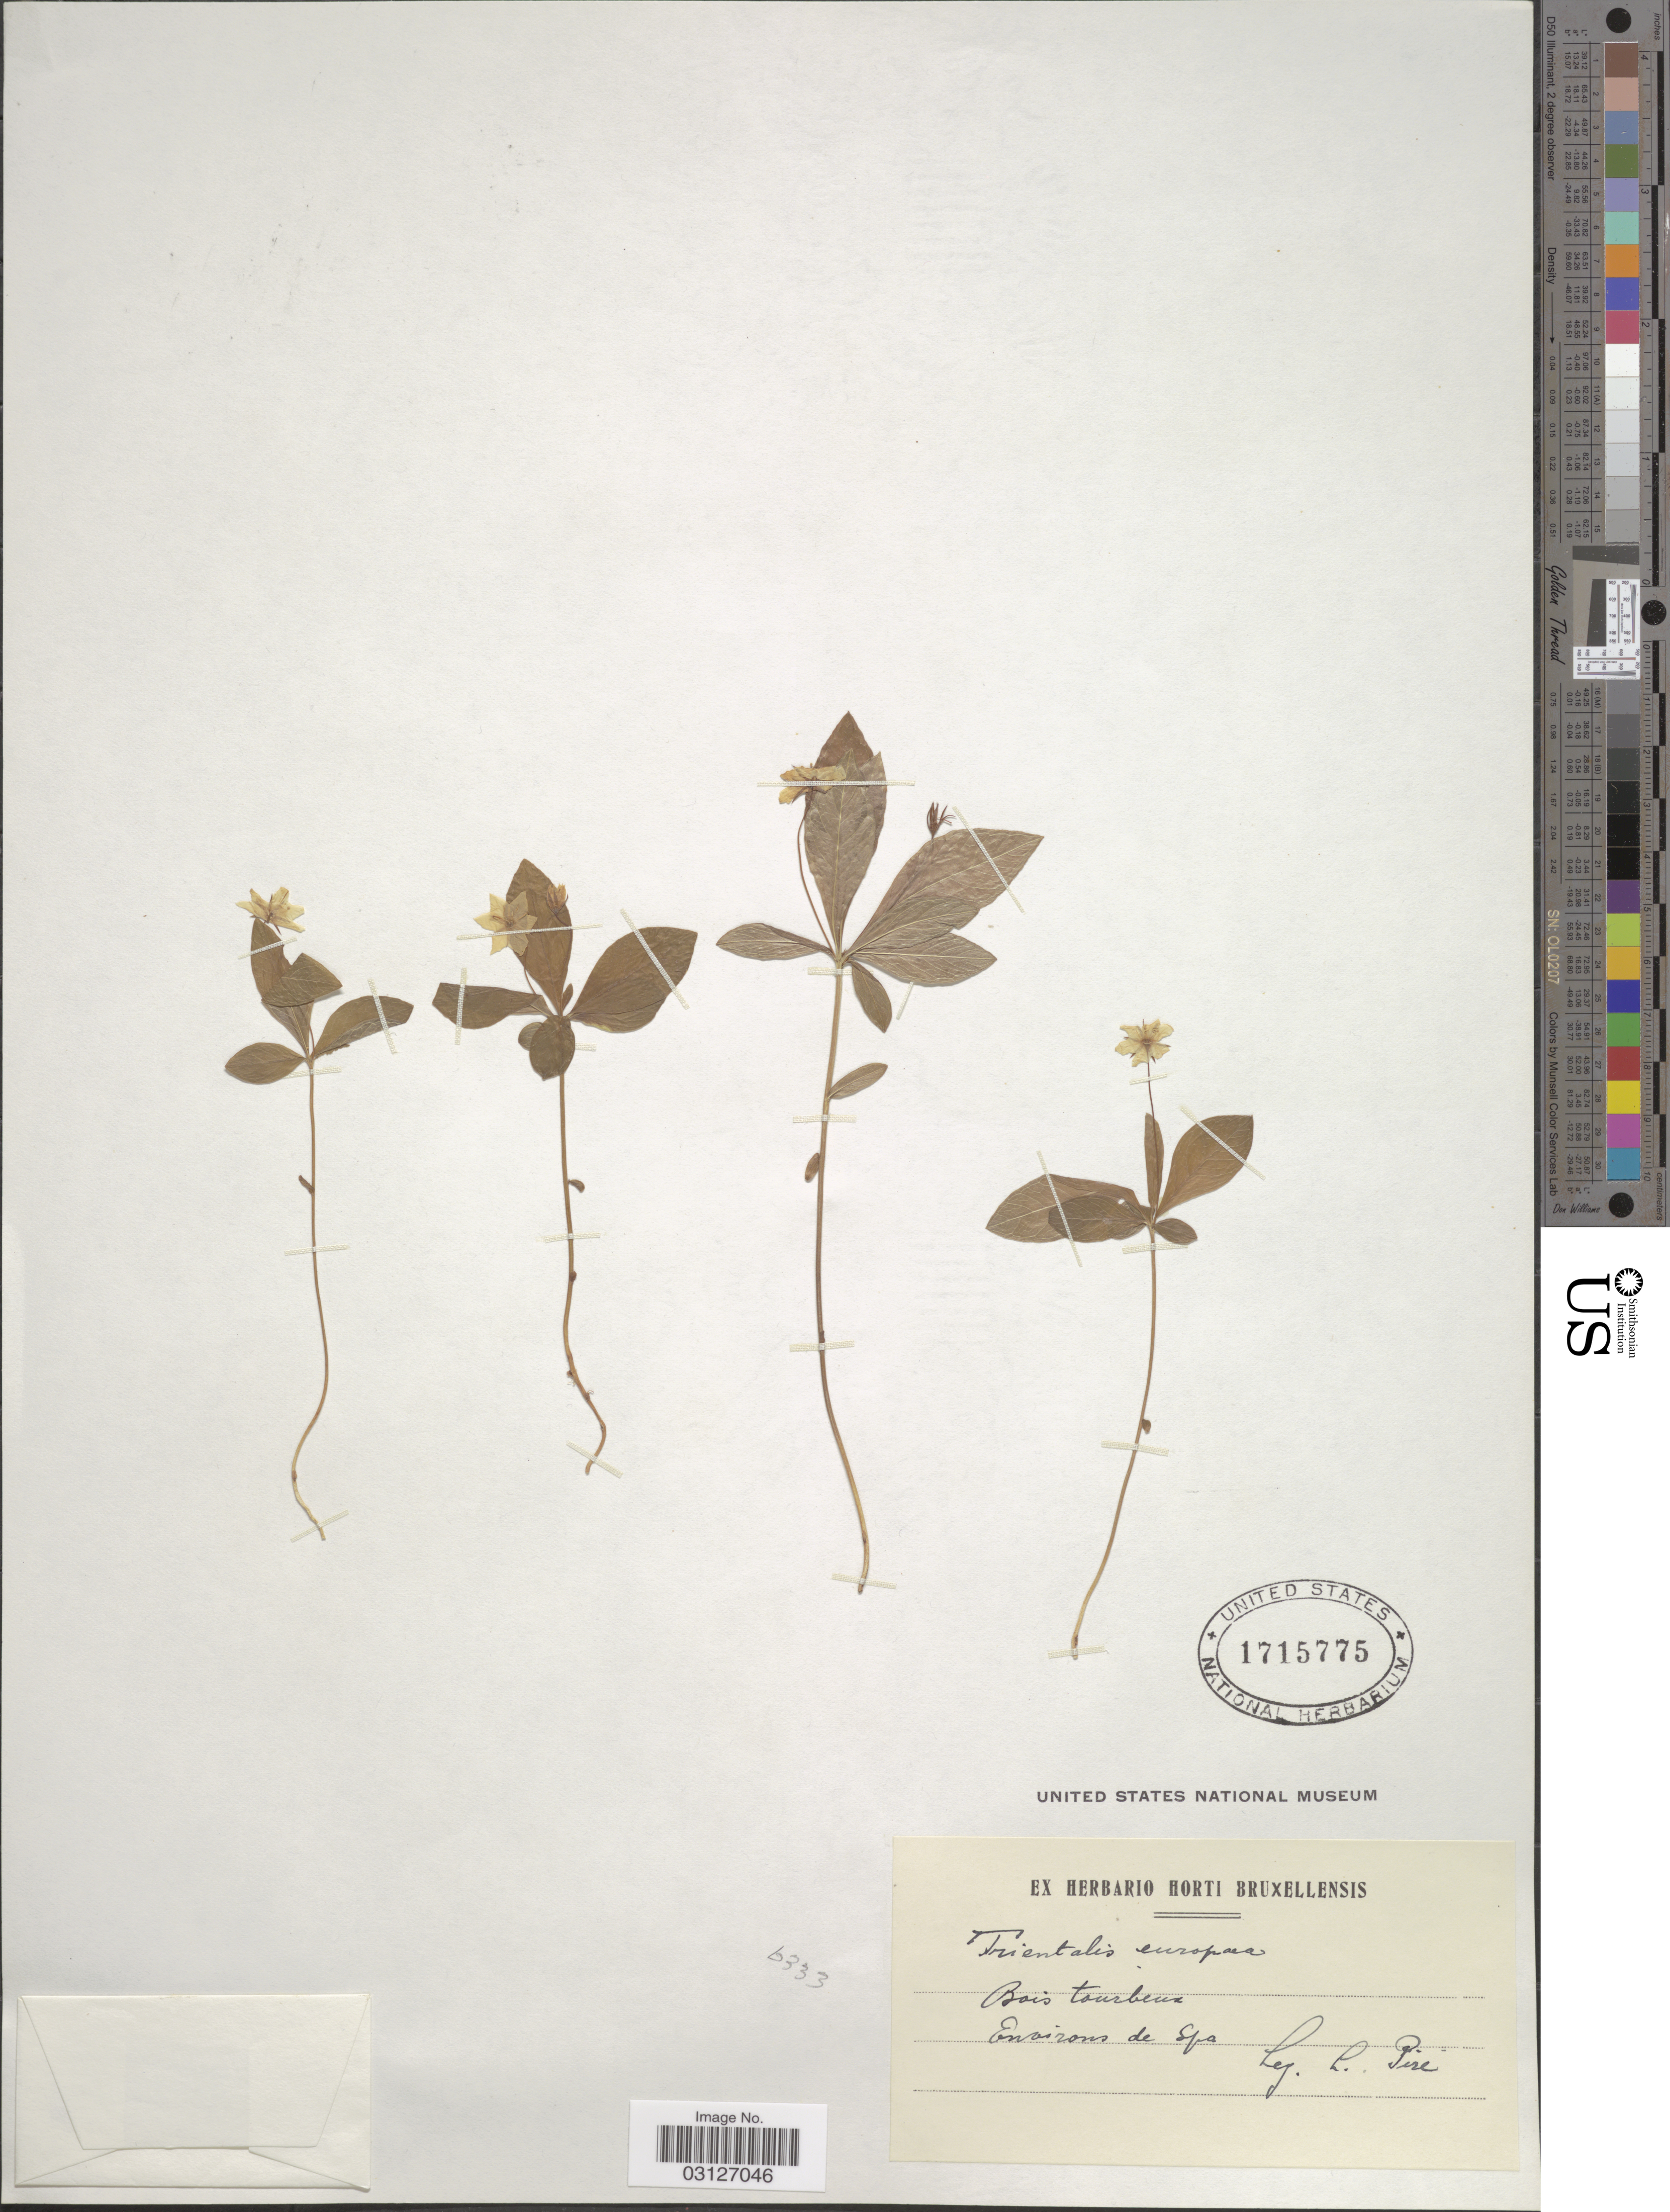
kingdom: Plantae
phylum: Tracheophyta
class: Magnoliopsida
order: Ericales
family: Primulaceae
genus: Trientalis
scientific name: Trientalis europaea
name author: L.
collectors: L. Pire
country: Belgium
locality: Environs de Spa.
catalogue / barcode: US 1715775